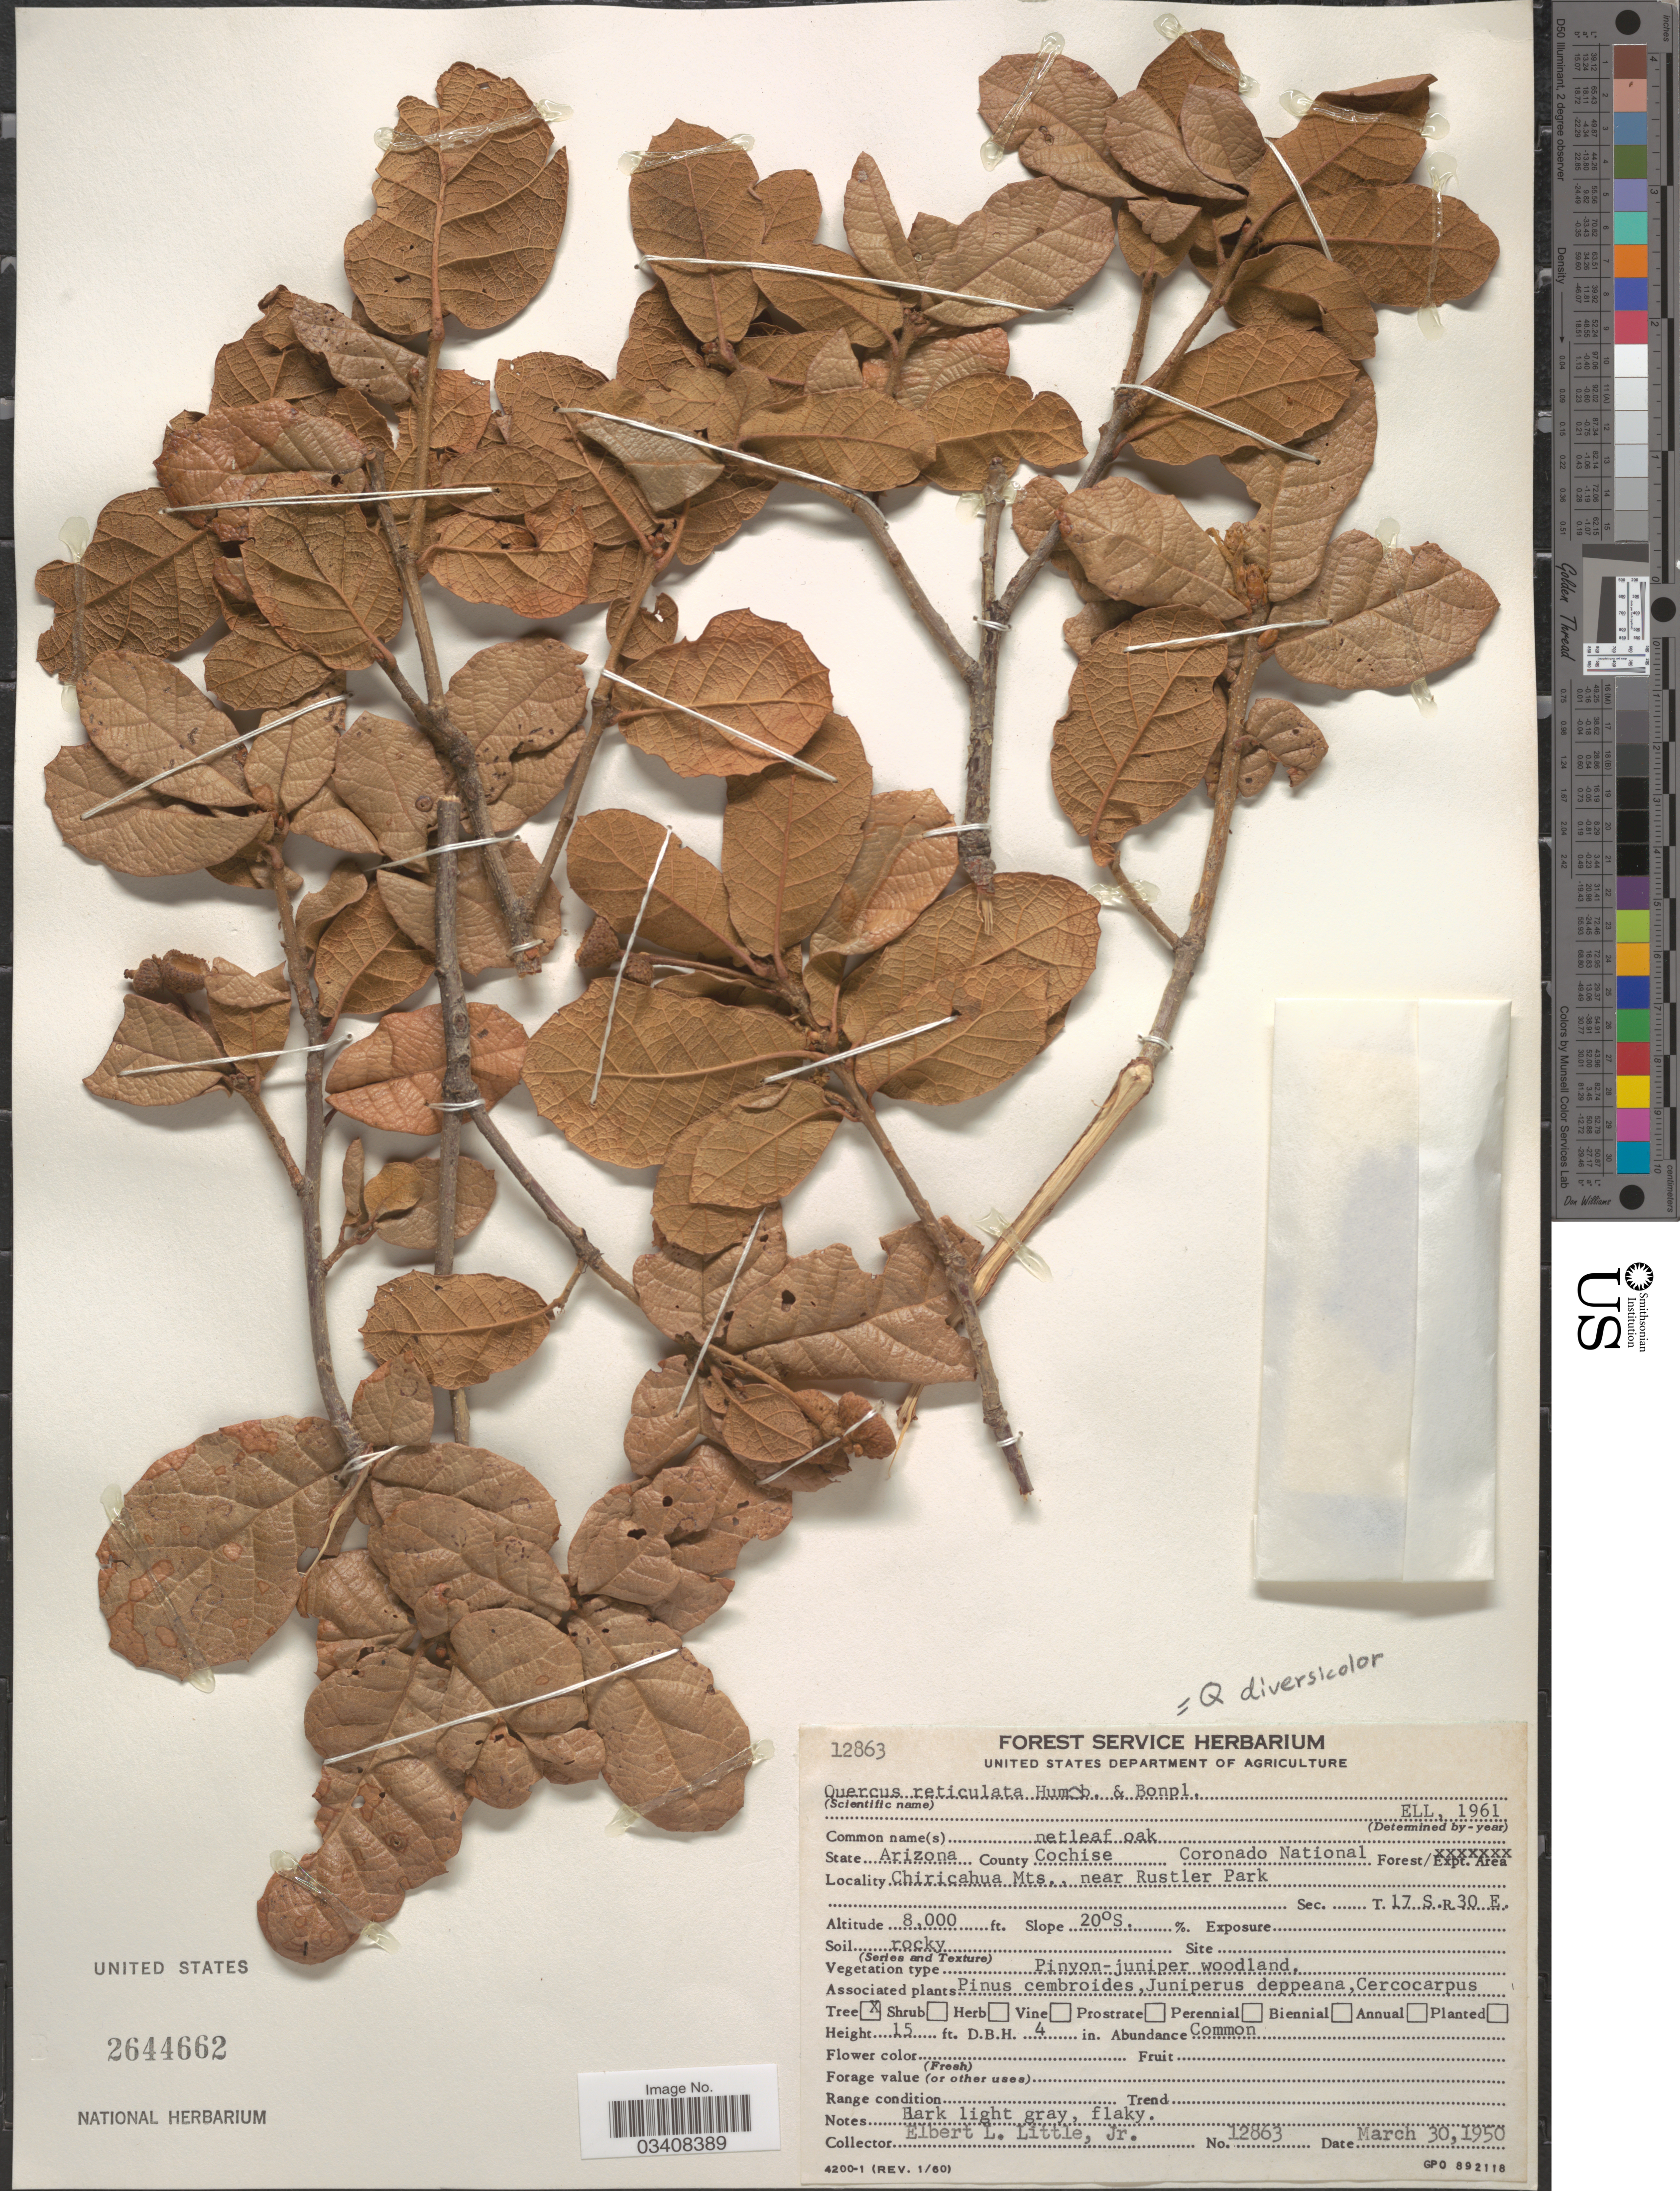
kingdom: Plantae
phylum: Tracheophyta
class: Magnoliopsida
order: Fagales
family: Fagaceae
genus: Quercus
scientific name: Quercus rugosa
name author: Née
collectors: E. L. Little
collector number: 12863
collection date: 1950-03-30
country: United States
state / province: Arizona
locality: County Cochise Coronado National Forest. Chiricahua Mts., near Rustler Park. T.17 S. R. 30 E.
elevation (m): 2438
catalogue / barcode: US 2644662